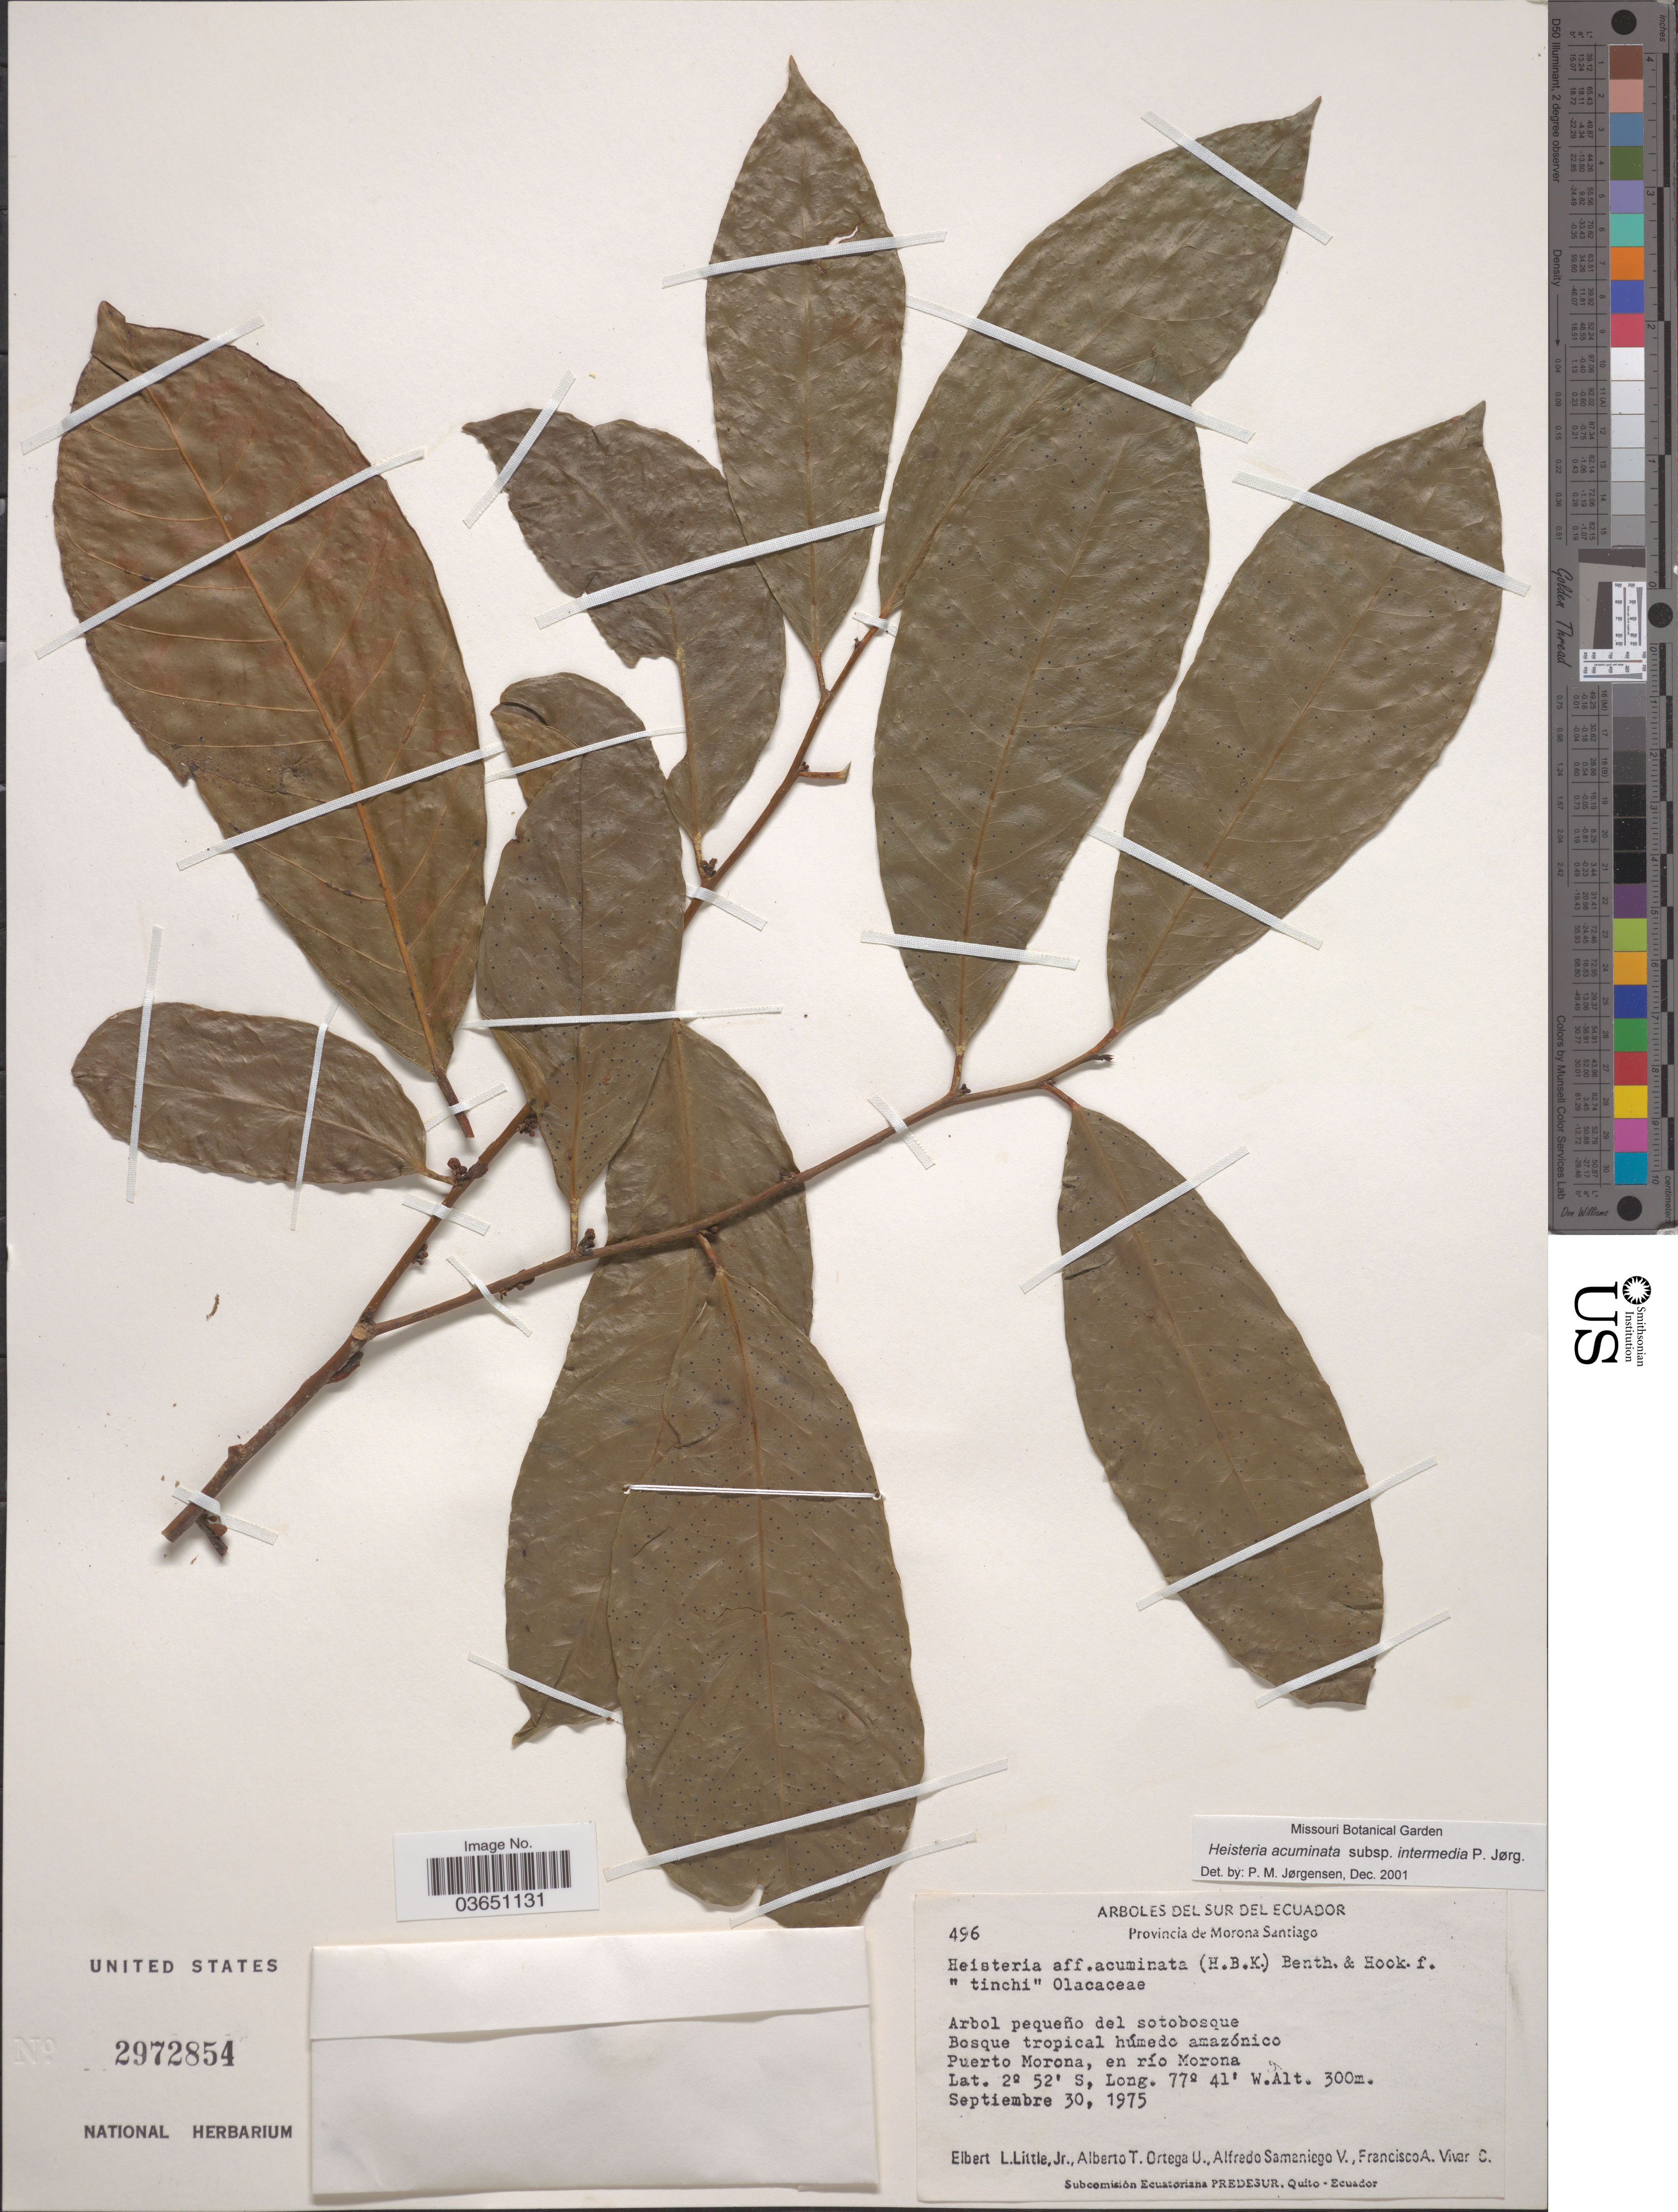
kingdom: Plantae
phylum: Tracheophyta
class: Magnoliopsida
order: Santalales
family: Erythropalaceae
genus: Heisteria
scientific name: Heisteria acuminata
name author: (Humb. & Bonpl.) Engl.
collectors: E. L. Little, A. T. Ortega U., A. V. Samaniego & F. A. Vivar C.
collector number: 496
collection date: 1975-09-30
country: Ecuador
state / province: Morona-Santiago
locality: Bosque tropical húmedo amazónico Puerto Morona, en río Morona.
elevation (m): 300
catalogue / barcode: US 2972854